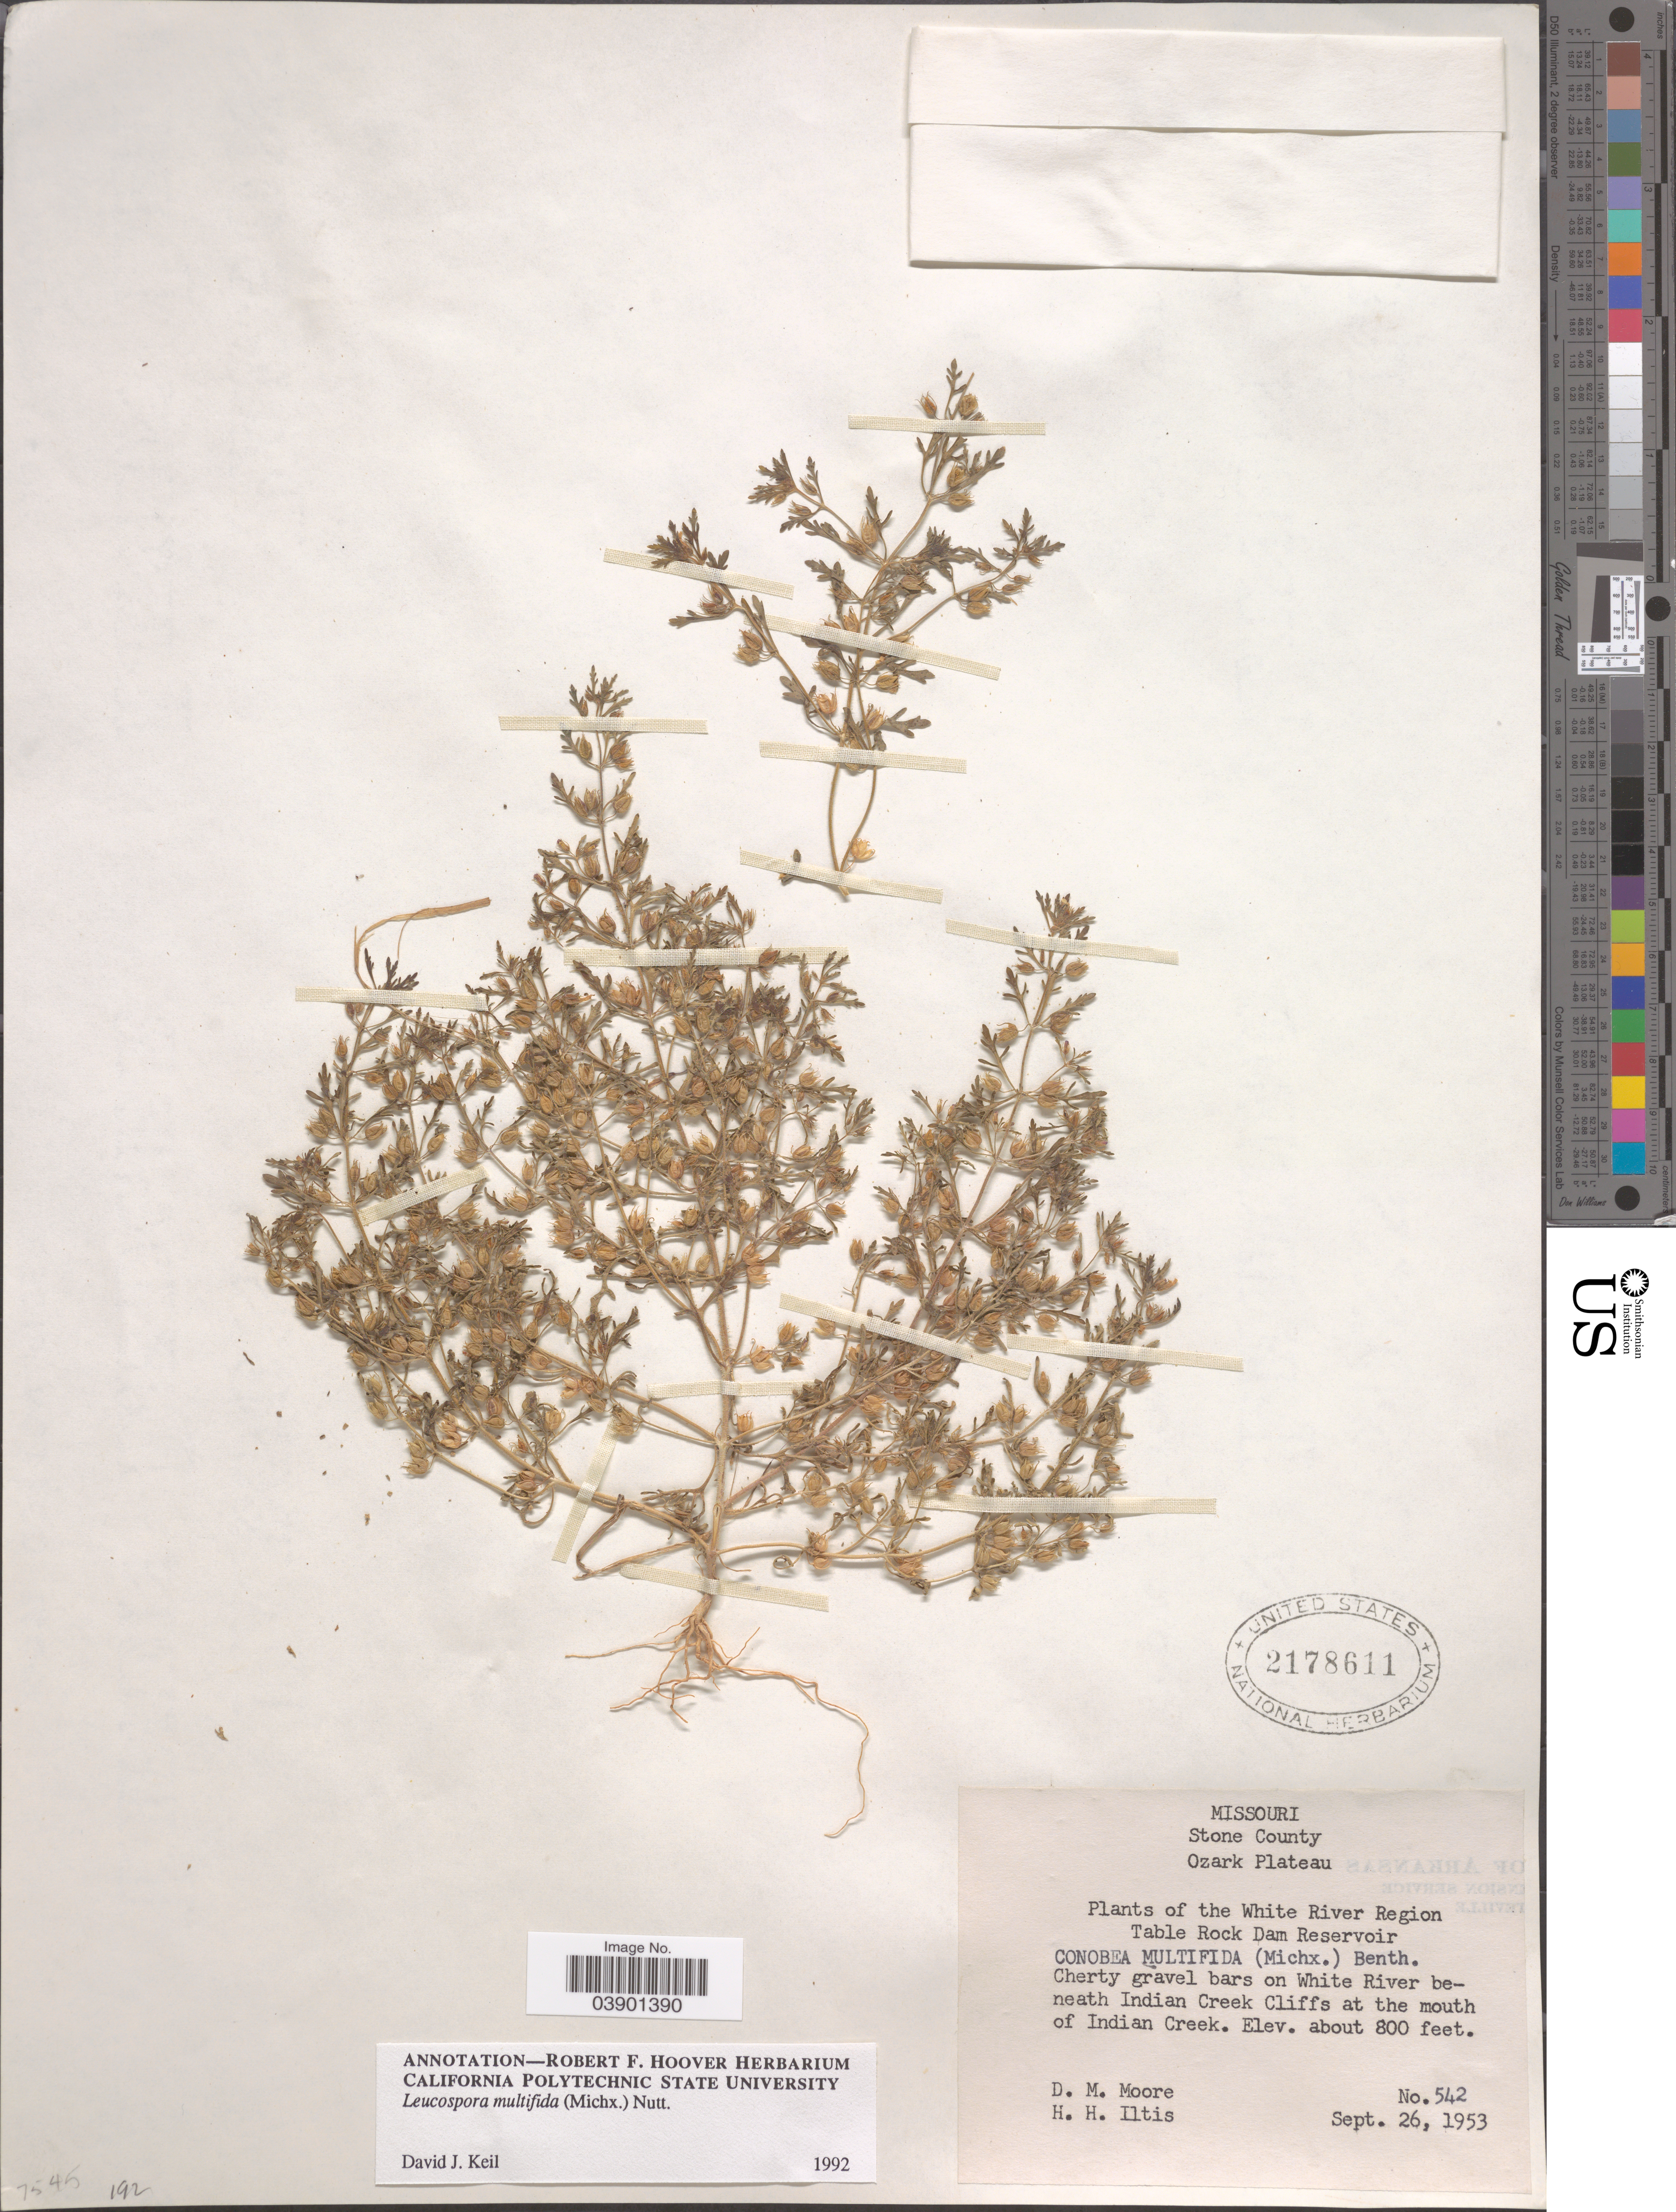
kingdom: Plantae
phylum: Tracheophyta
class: Magnoliopsida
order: Lamiales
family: Plantaginaceae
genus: Leucospora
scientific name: Leucospora multifida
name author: (Michx.) Nutt.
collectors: D. Moore & H. H. Iltis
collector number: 542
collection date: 1953-09-26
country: United States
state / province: Missouri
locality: Stone County. Ozark Plateau. The White River Region. Table Rock Dam Reservoir. On White River beneath Indian Creek Cliffs at the mouth of Indian Creek.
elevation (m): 244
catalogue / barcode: US 2178611